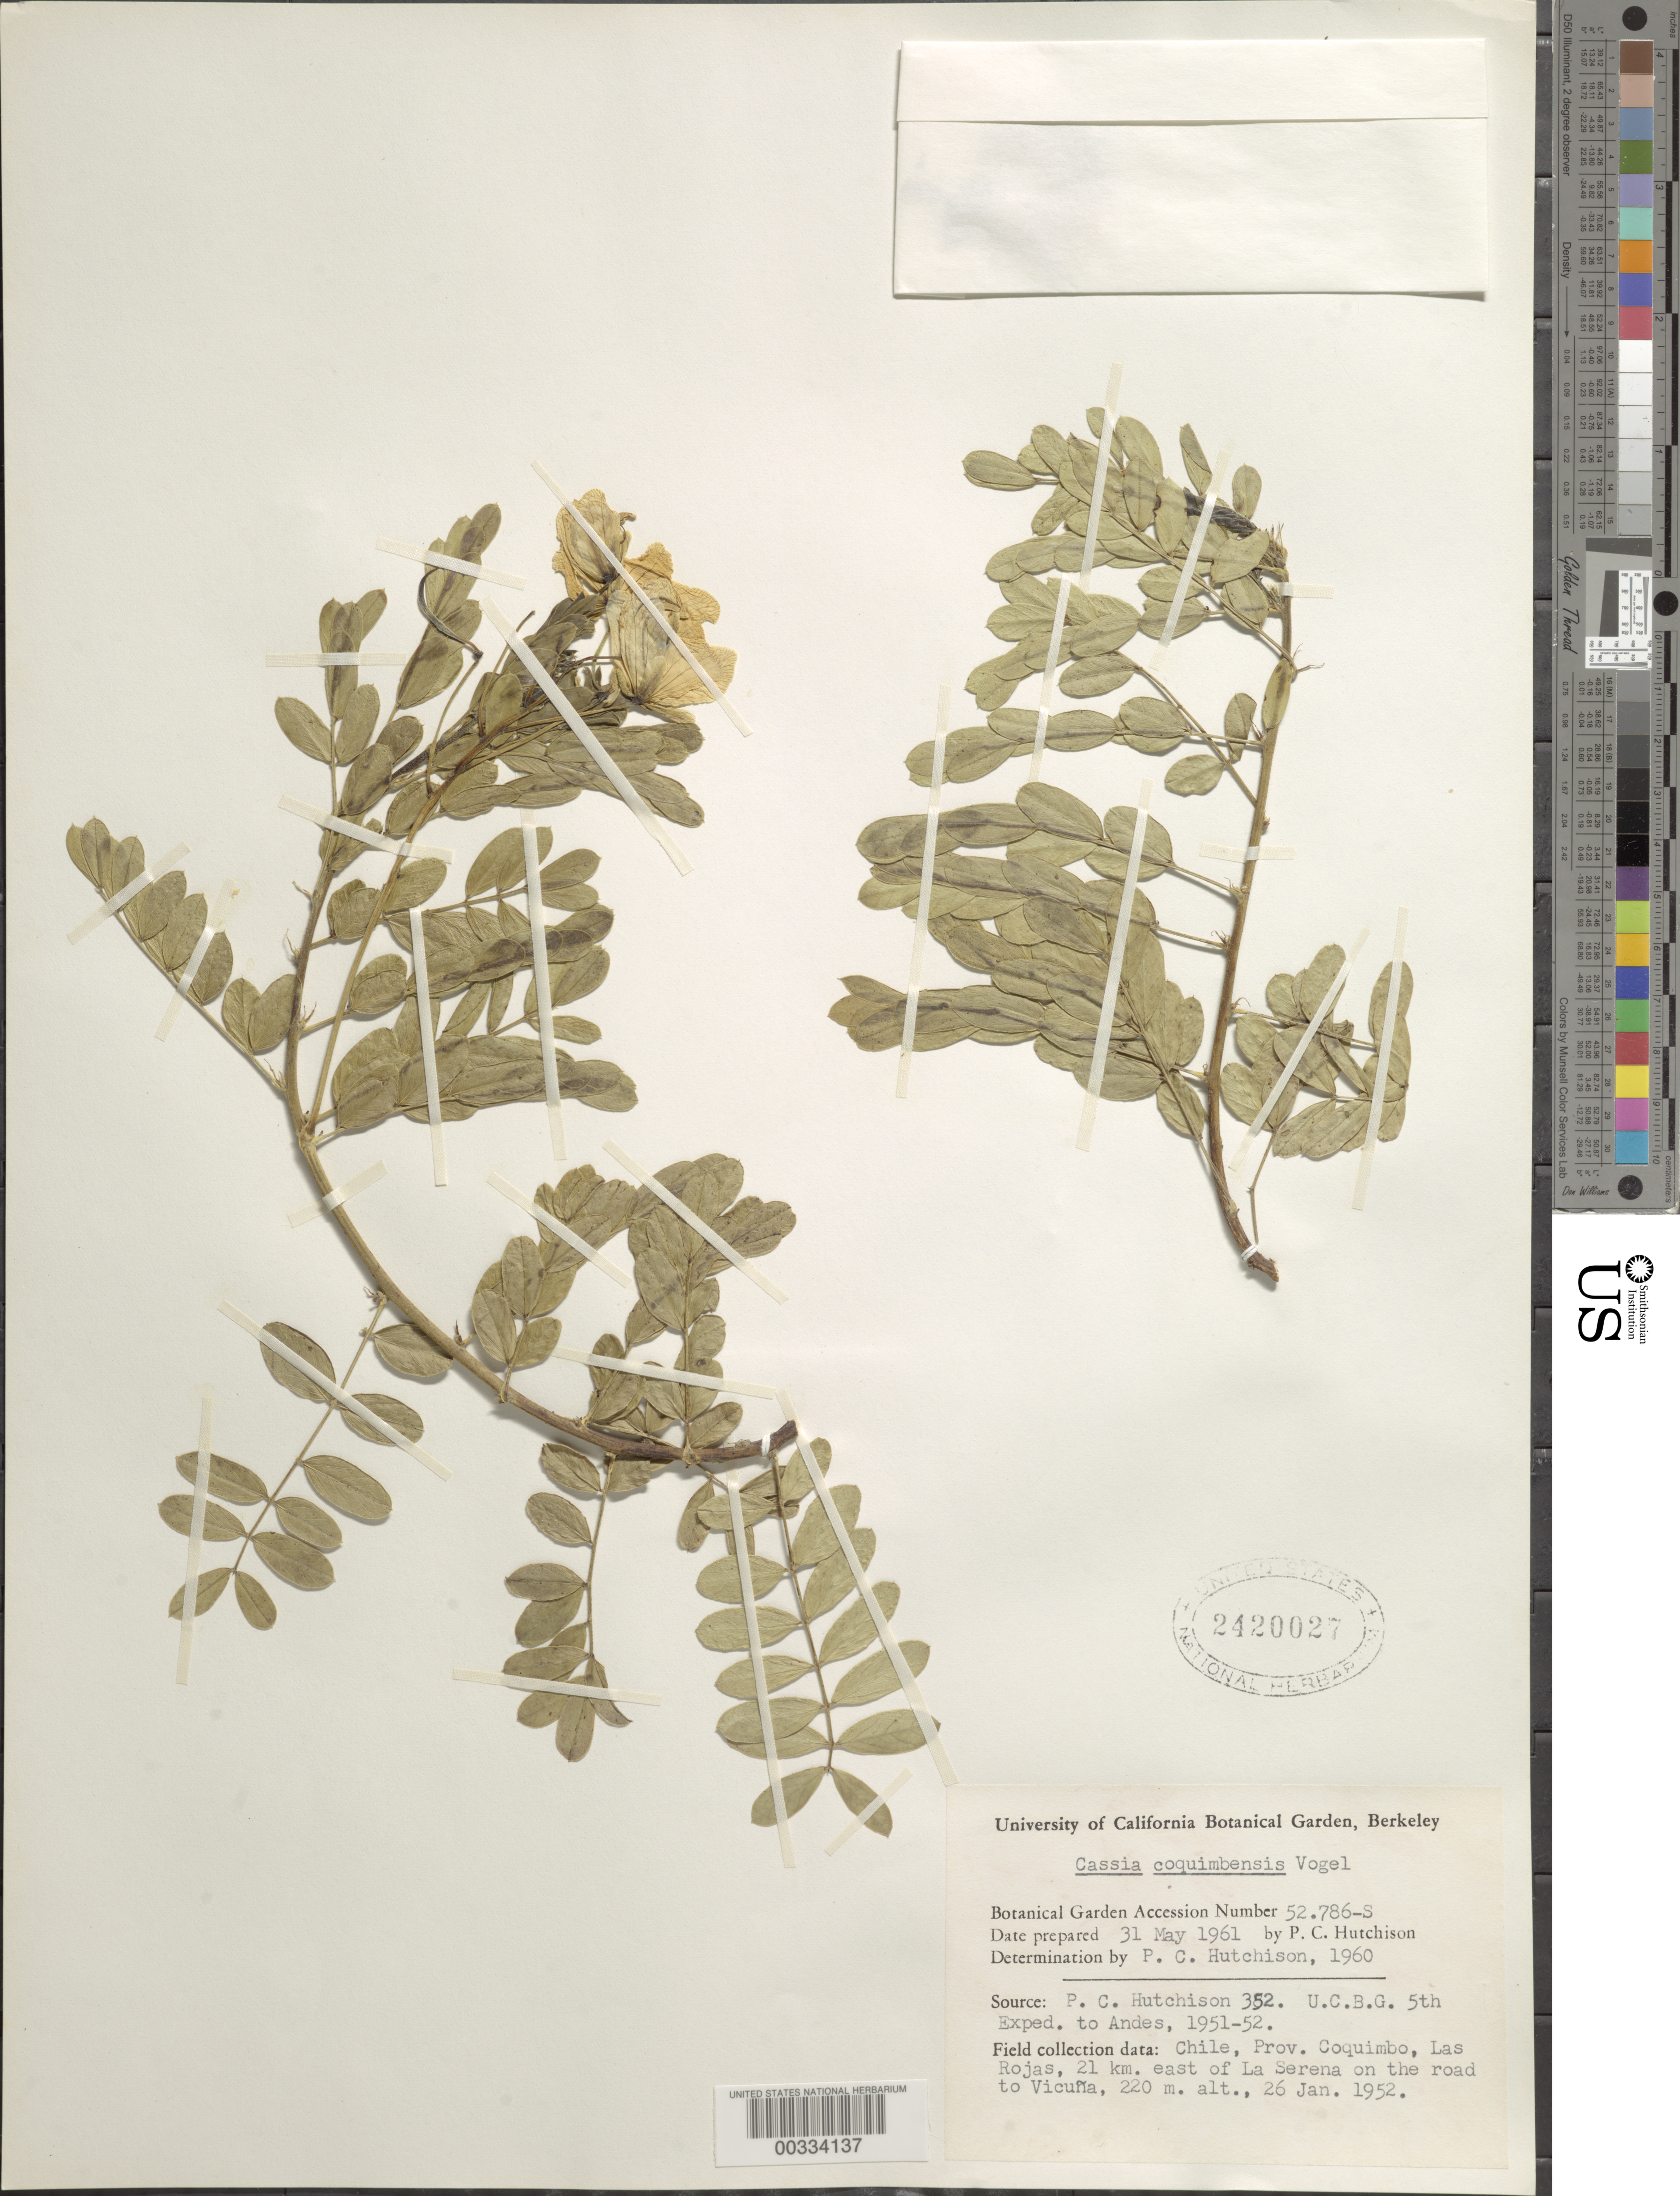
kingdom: Plantae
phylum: Tracheophyta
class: Magnoliopsida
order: Fabales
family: Fabaceae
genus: Senna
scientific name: Senna cumingii var. coquimbensis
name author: (Vogel) H.S. Irwin & Barneby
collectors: P. C. Hutchison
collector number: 352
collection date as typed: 26 Jan 1952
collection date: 1952-01-26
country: Chile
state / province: Coquimbo (IV)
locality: Las rojas, 21 km e of la serena on the road to vicuna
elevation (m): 220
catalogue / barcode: US 2420027